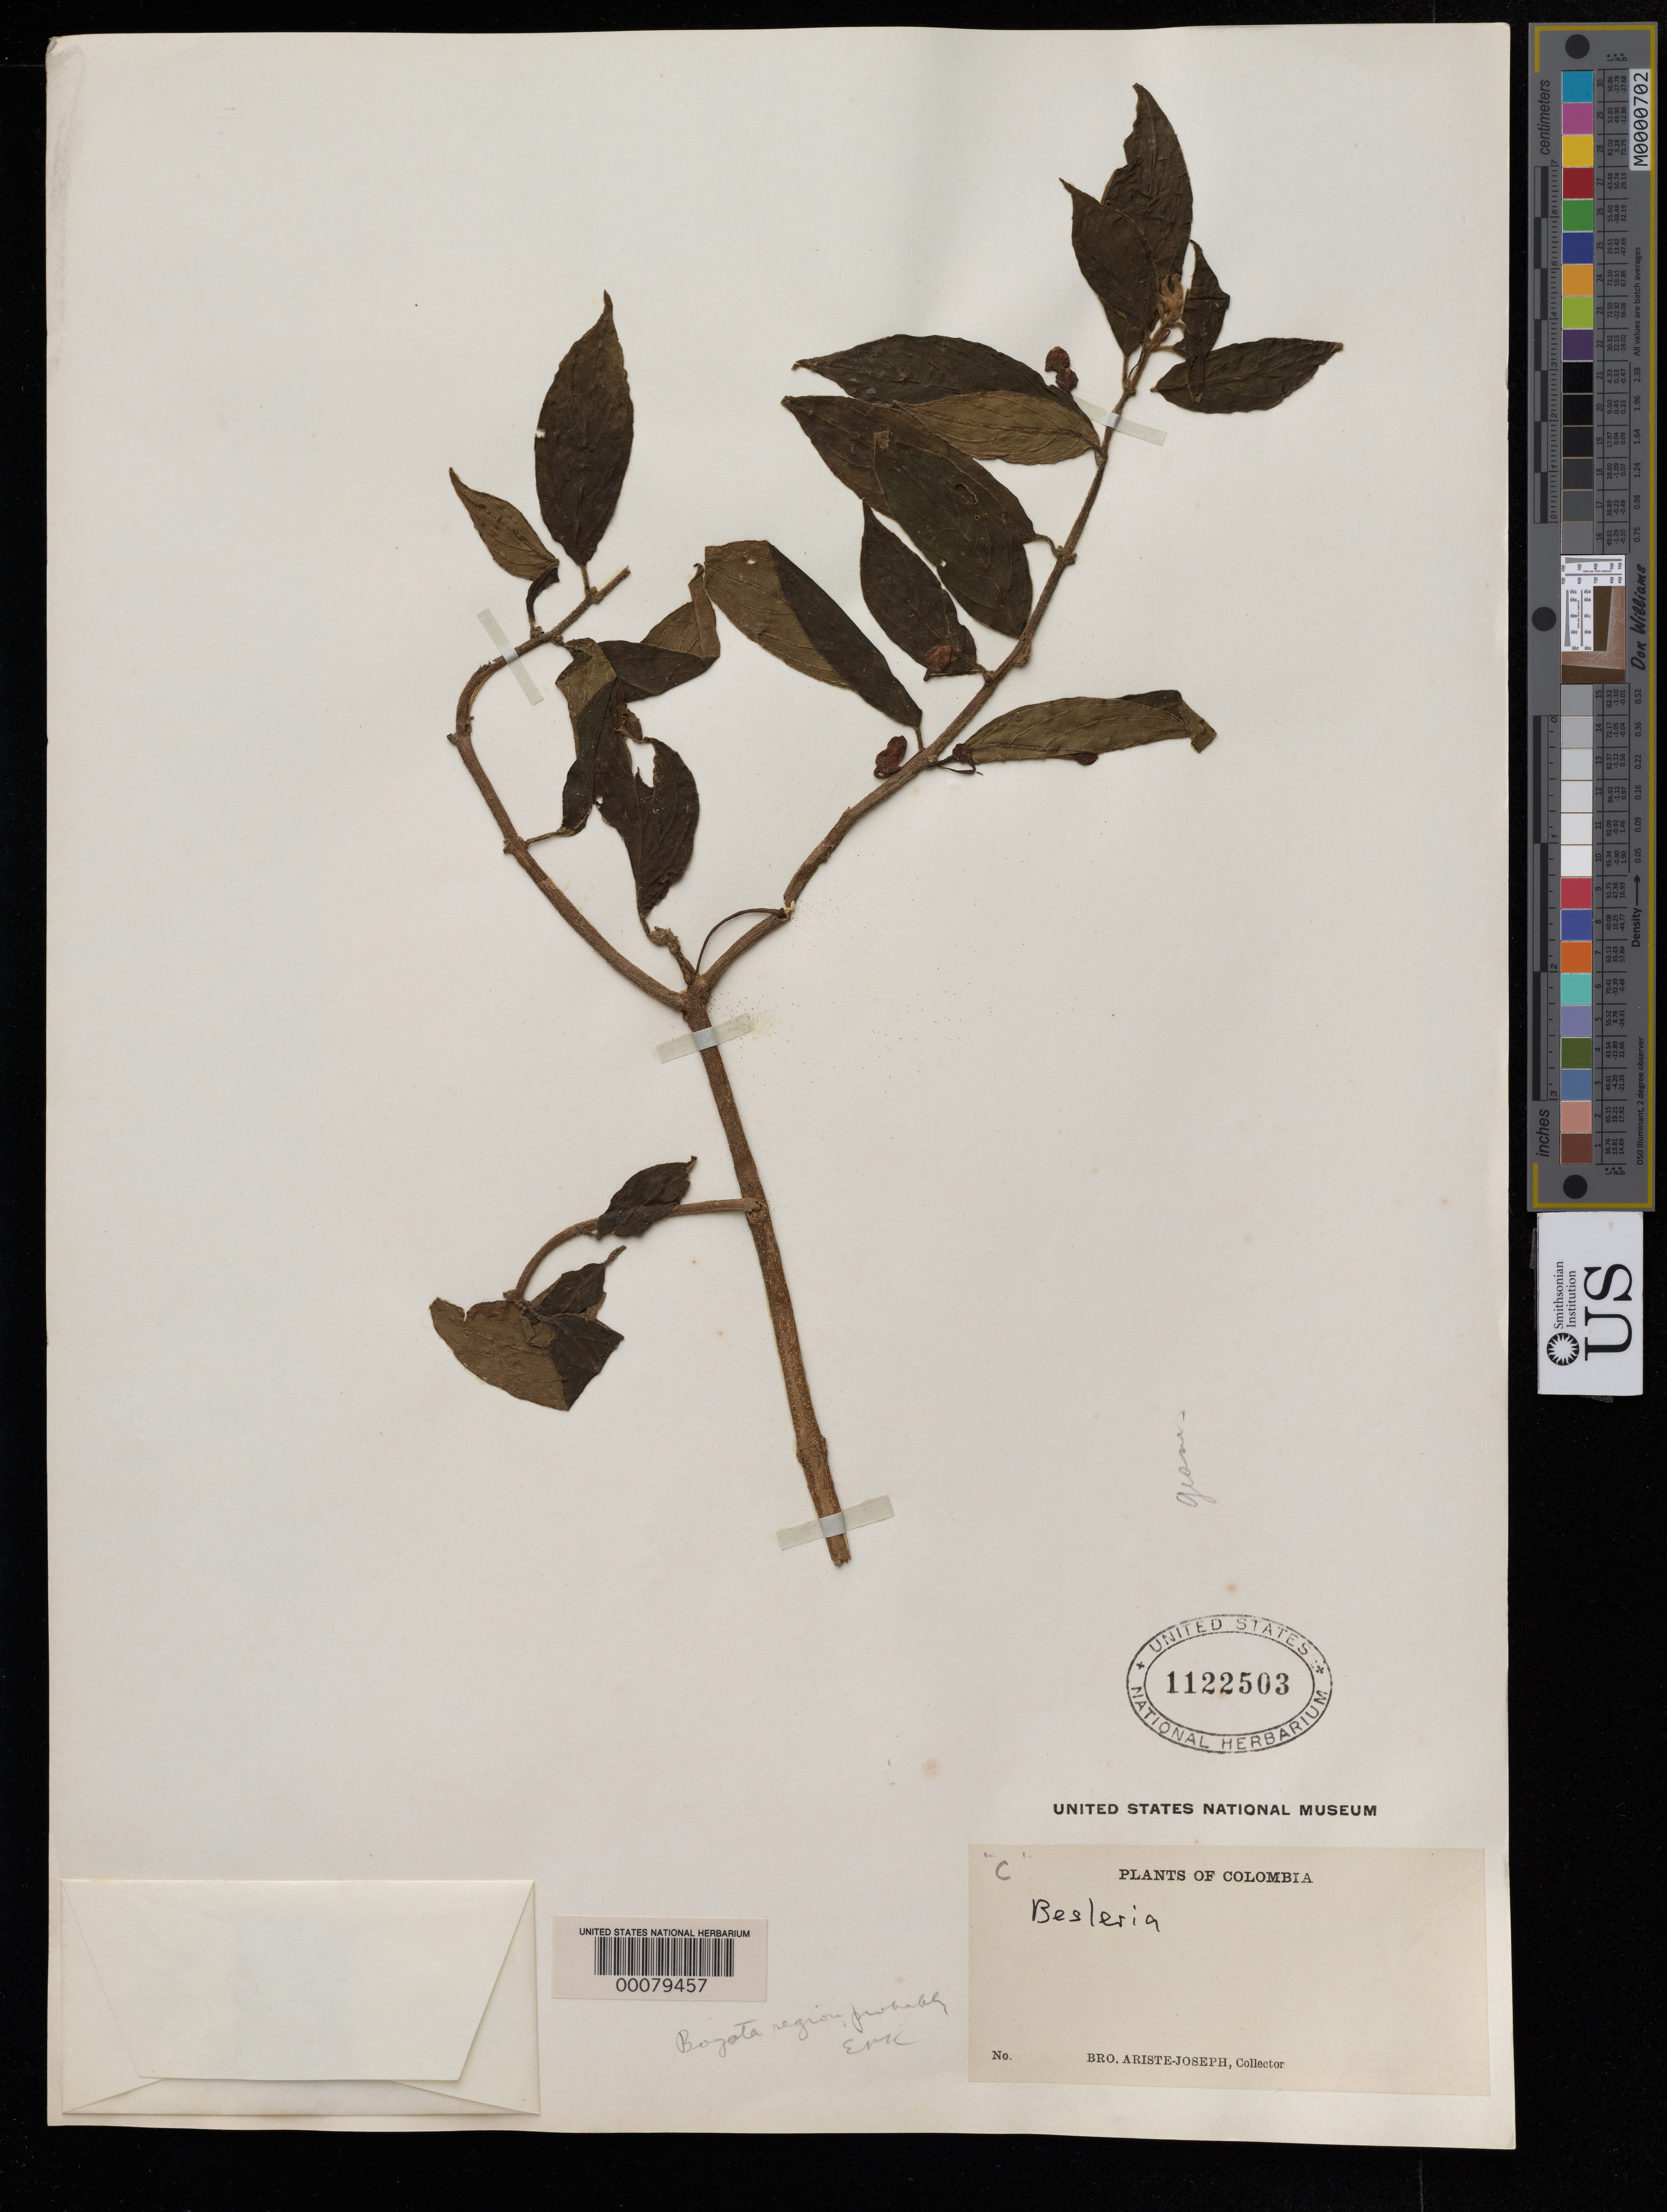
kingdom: Plantae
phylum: Tracheophyta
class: Magnoliopsida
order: Lamiales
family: Gesneriaceae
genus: Besleria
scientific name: Besleria sp.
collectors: Bro. Ariste-Joseph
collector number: C s.n.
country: Colombia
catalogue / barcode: US 1122503